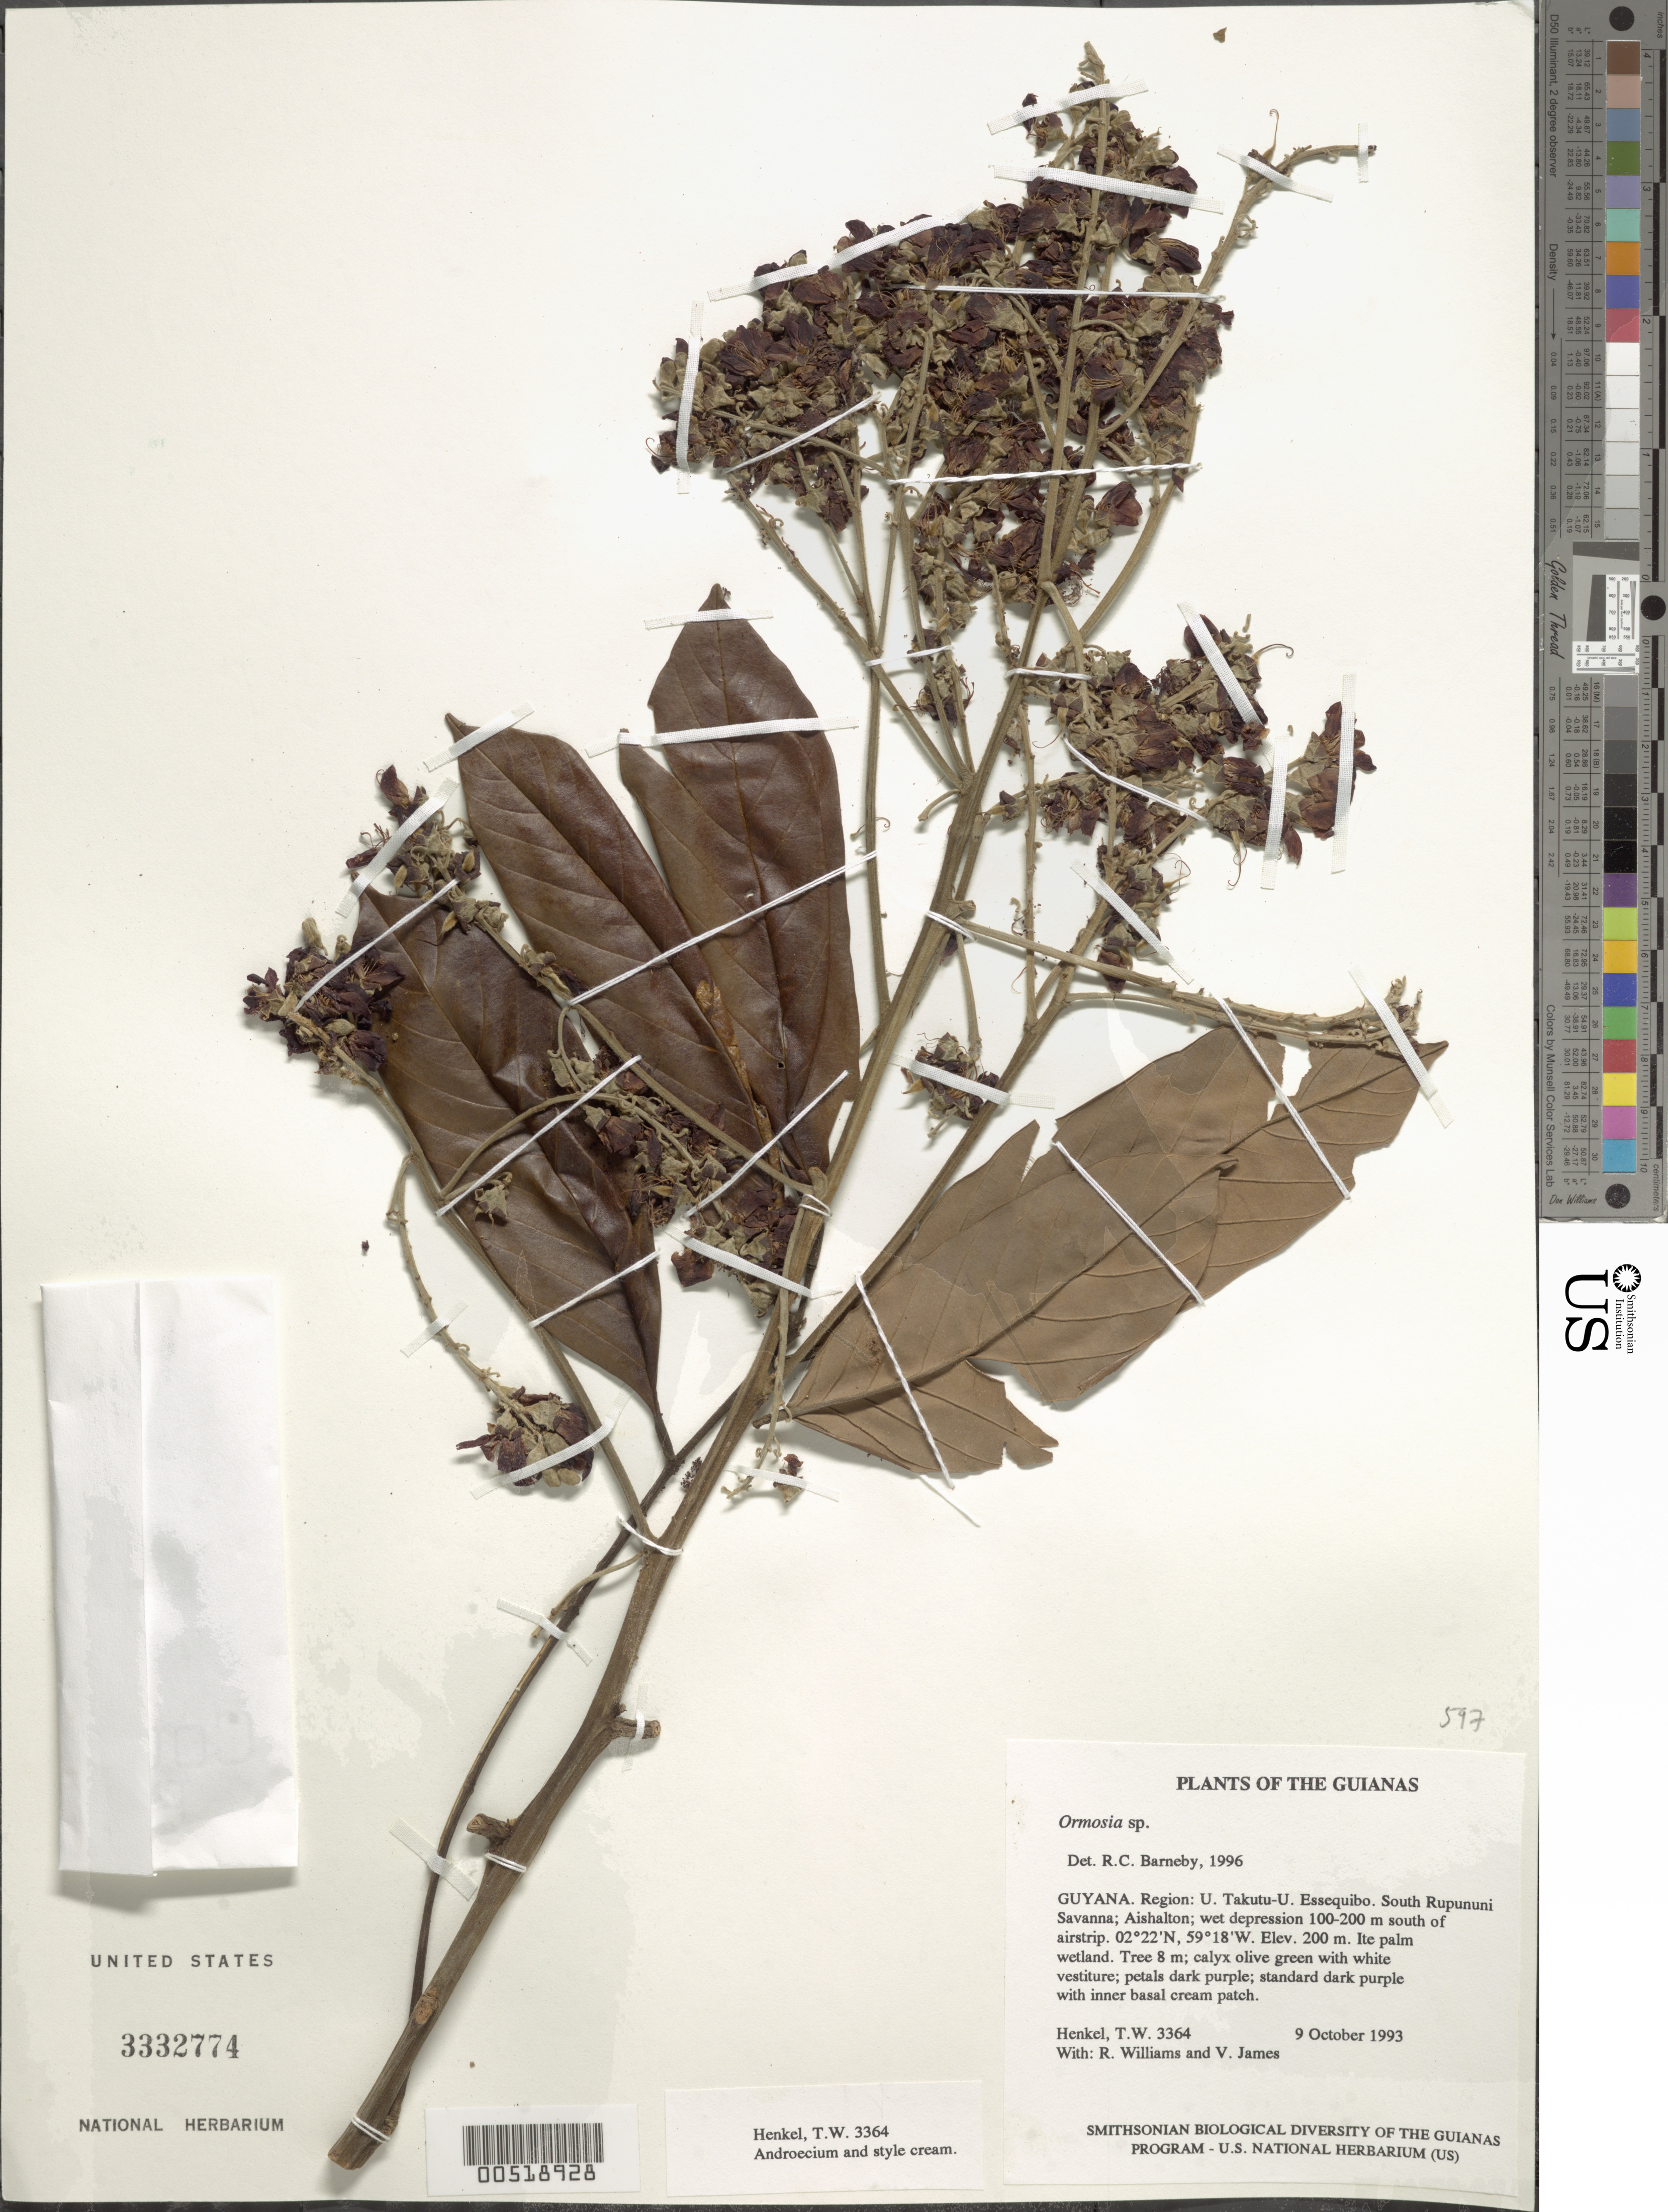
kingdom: Plantae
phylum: Tracheophyta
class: Magnoliopsida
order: Fabales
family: Fabaceae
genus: Ormosia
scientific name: Ormosia sp.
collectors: T. Henkel, R. Williams & V. James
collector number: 3364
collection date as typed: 9 October 1993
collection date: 1993-10-09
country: Guyana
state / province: U. Takutu-U. Essequibo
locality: South Rupununi Savanna; Aishalton; wet depression 100-200 m south of airstrip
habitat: Ite palm wetland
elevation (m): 200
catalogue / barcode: US 3332774